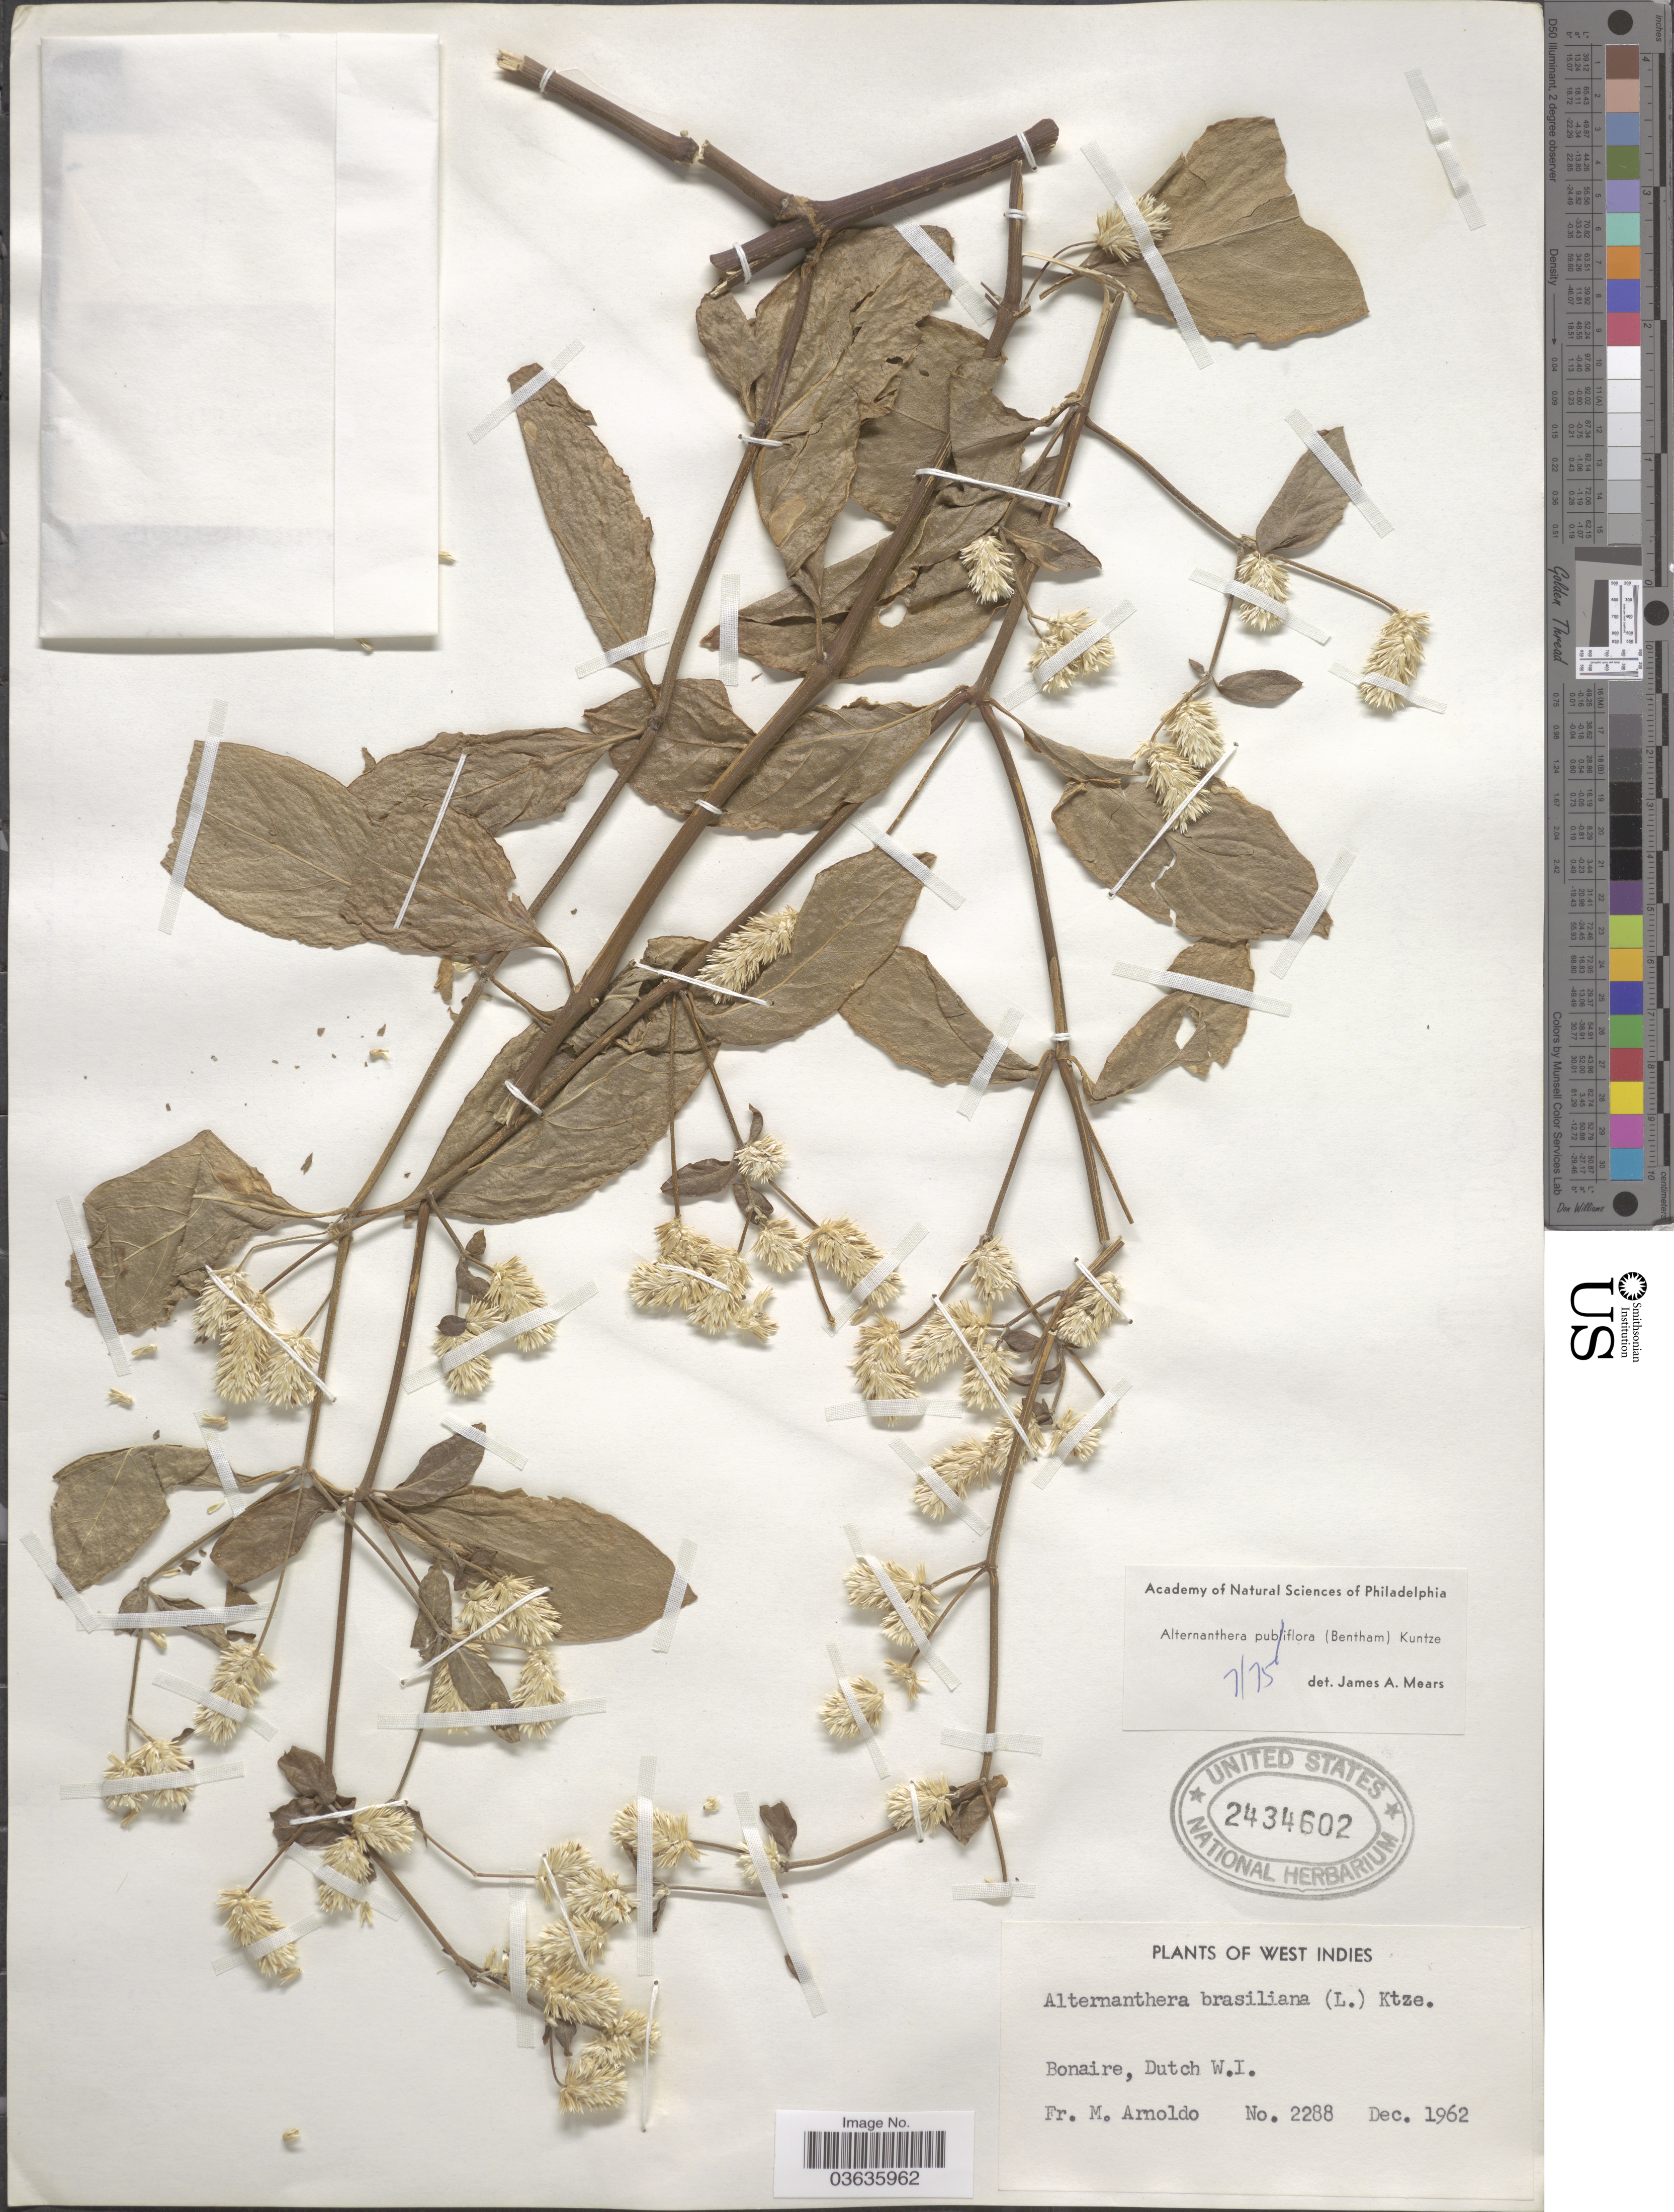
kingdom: Plantae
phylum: Tracheophyta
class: Magnoliopsida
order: Caryophyllales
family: Amaranthaceae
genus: Alternanthera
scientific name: Alternanthera pubiflora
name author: (Benth.) Kuntze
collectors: N. Arnoldo-Broeders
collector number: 2288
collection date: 1962-12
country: Netherlands Antilles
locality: West Indies. Bonaire, Dutch W. I.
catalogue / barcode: US 2434602